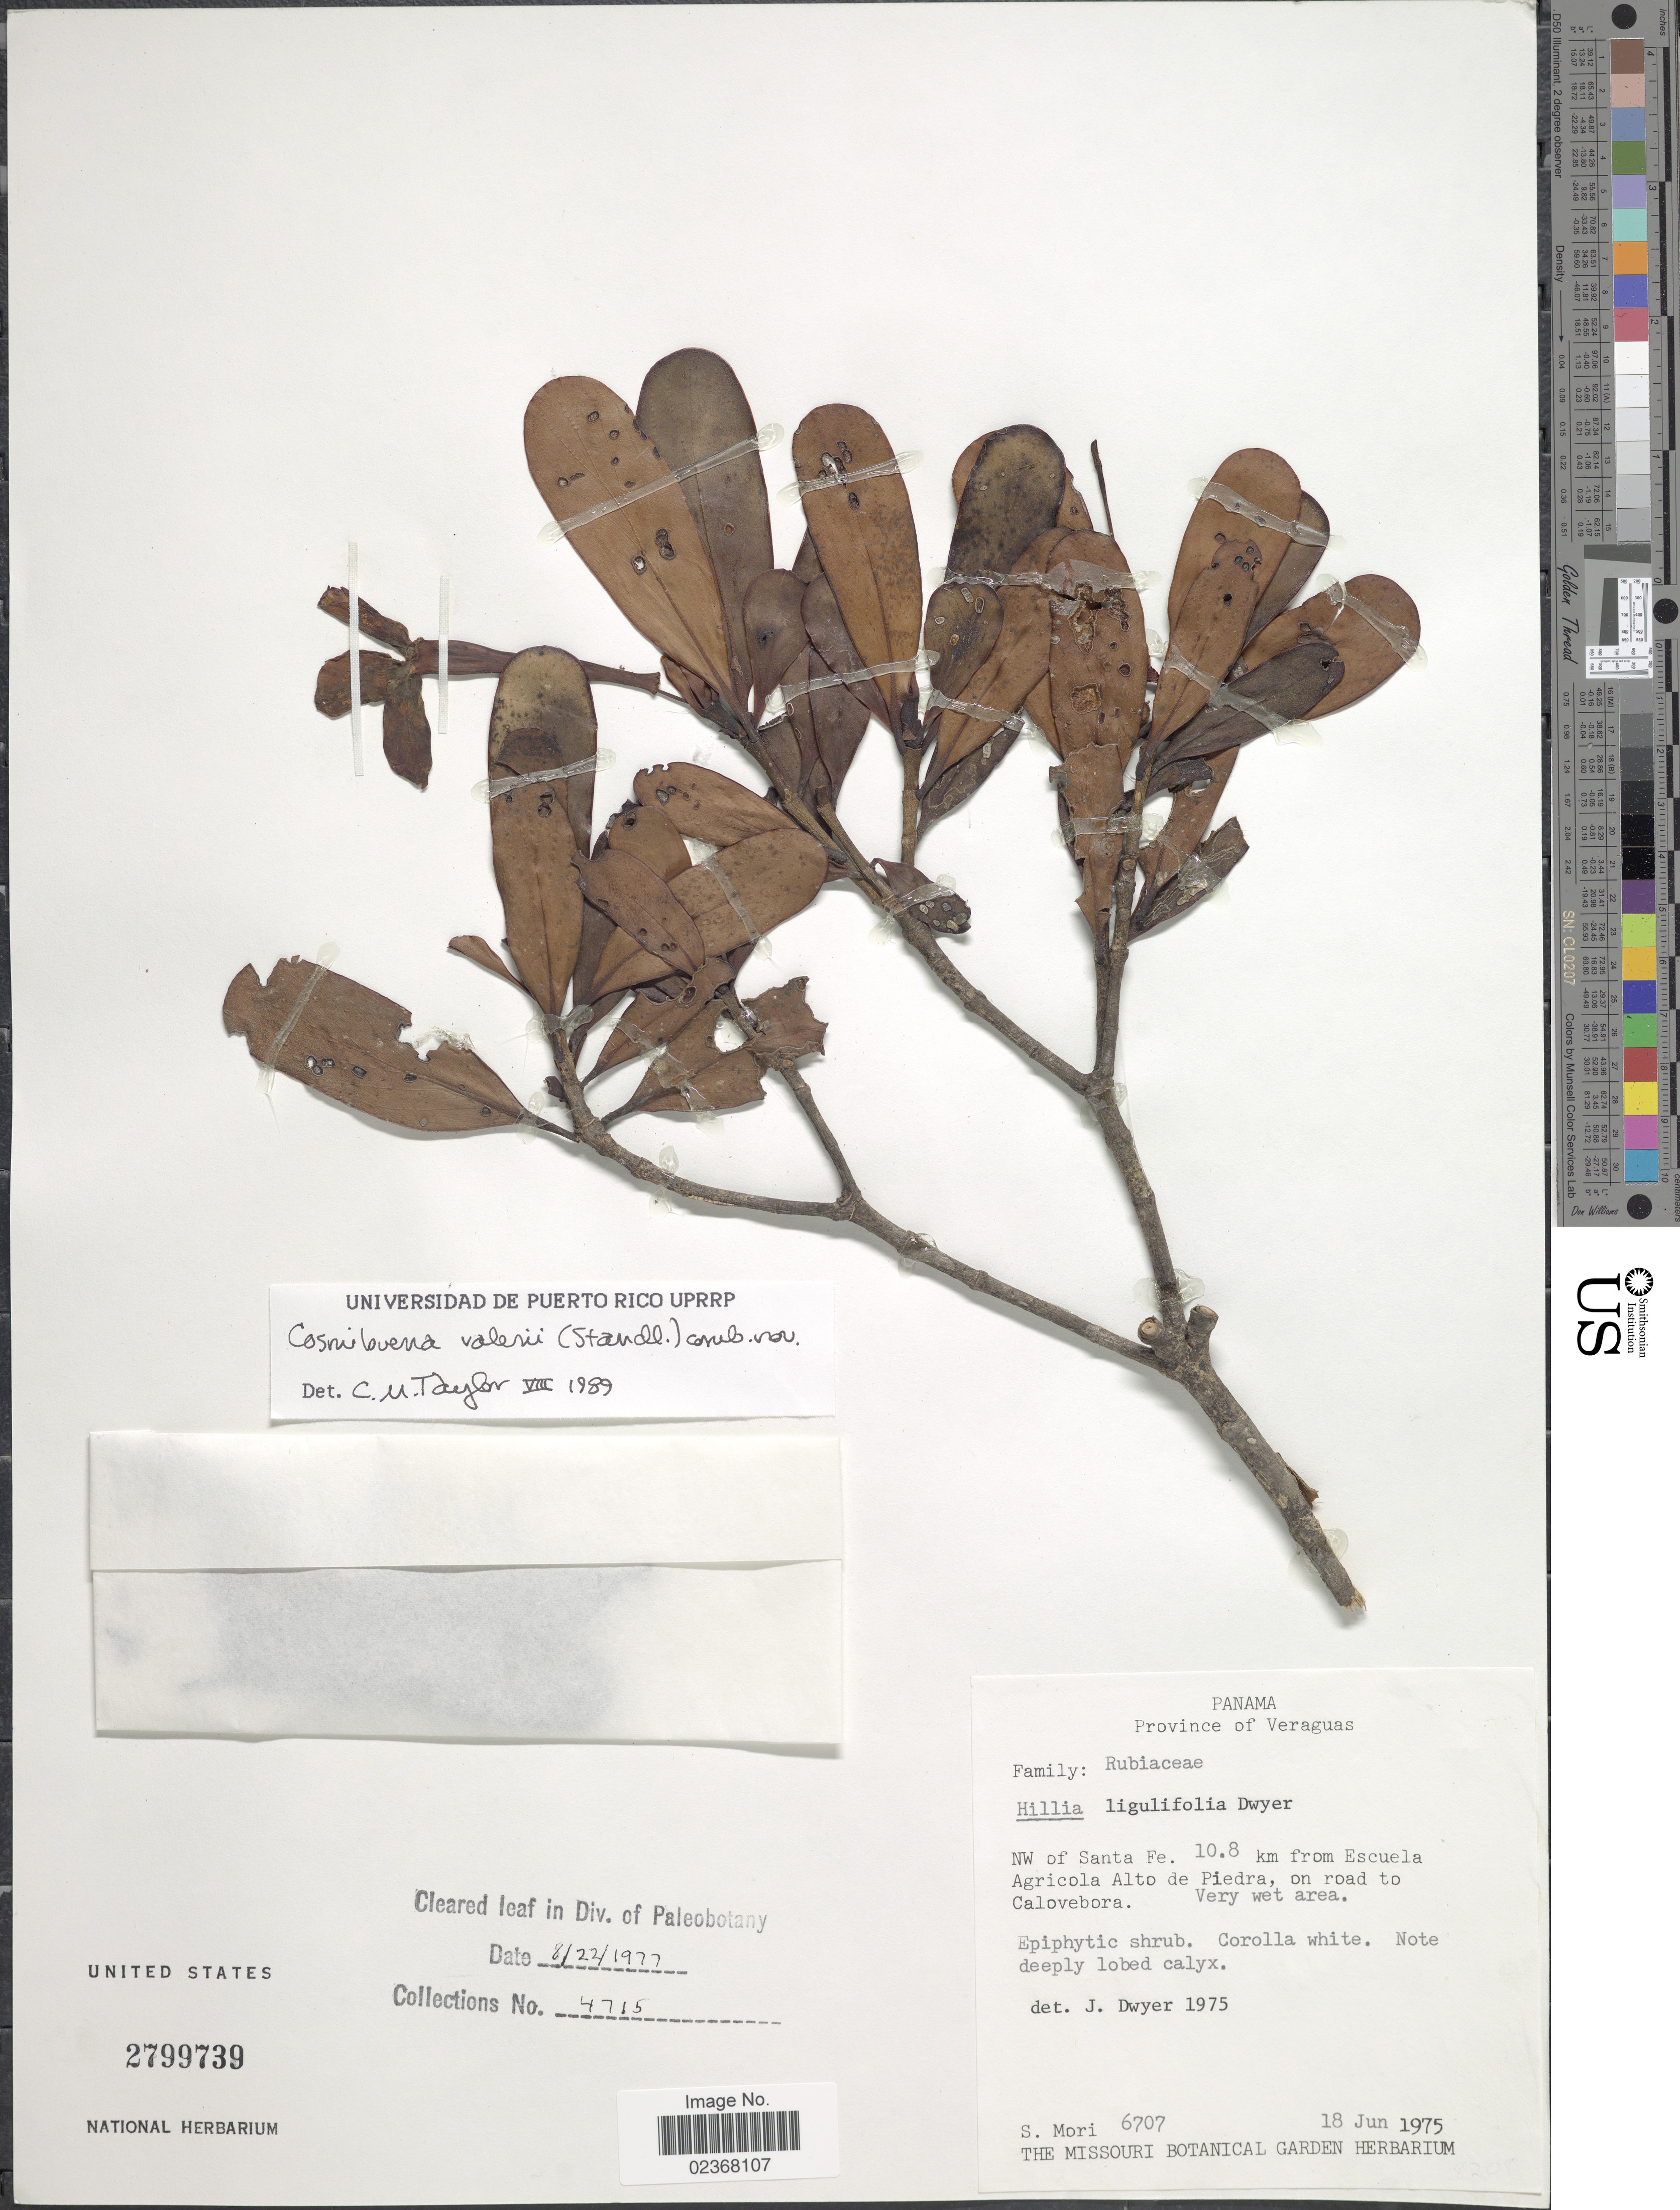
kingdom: Plantae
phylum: Tracheophyta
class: Magnoliopsida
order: Gentianales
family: Rubiaceae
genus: Cosmibuena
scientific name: Cosmibuena valerioi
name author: (Standl.) C.M. Taylor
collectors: S. Mori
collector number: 6707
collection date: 1975-06-18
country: Panama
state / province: Veraguas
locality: Province of Veraguas, NW of Santa Fe, 10.8 km from Escuela Agricola Alto de Piedra, on road to Calovebora.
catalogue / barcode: US 2799739